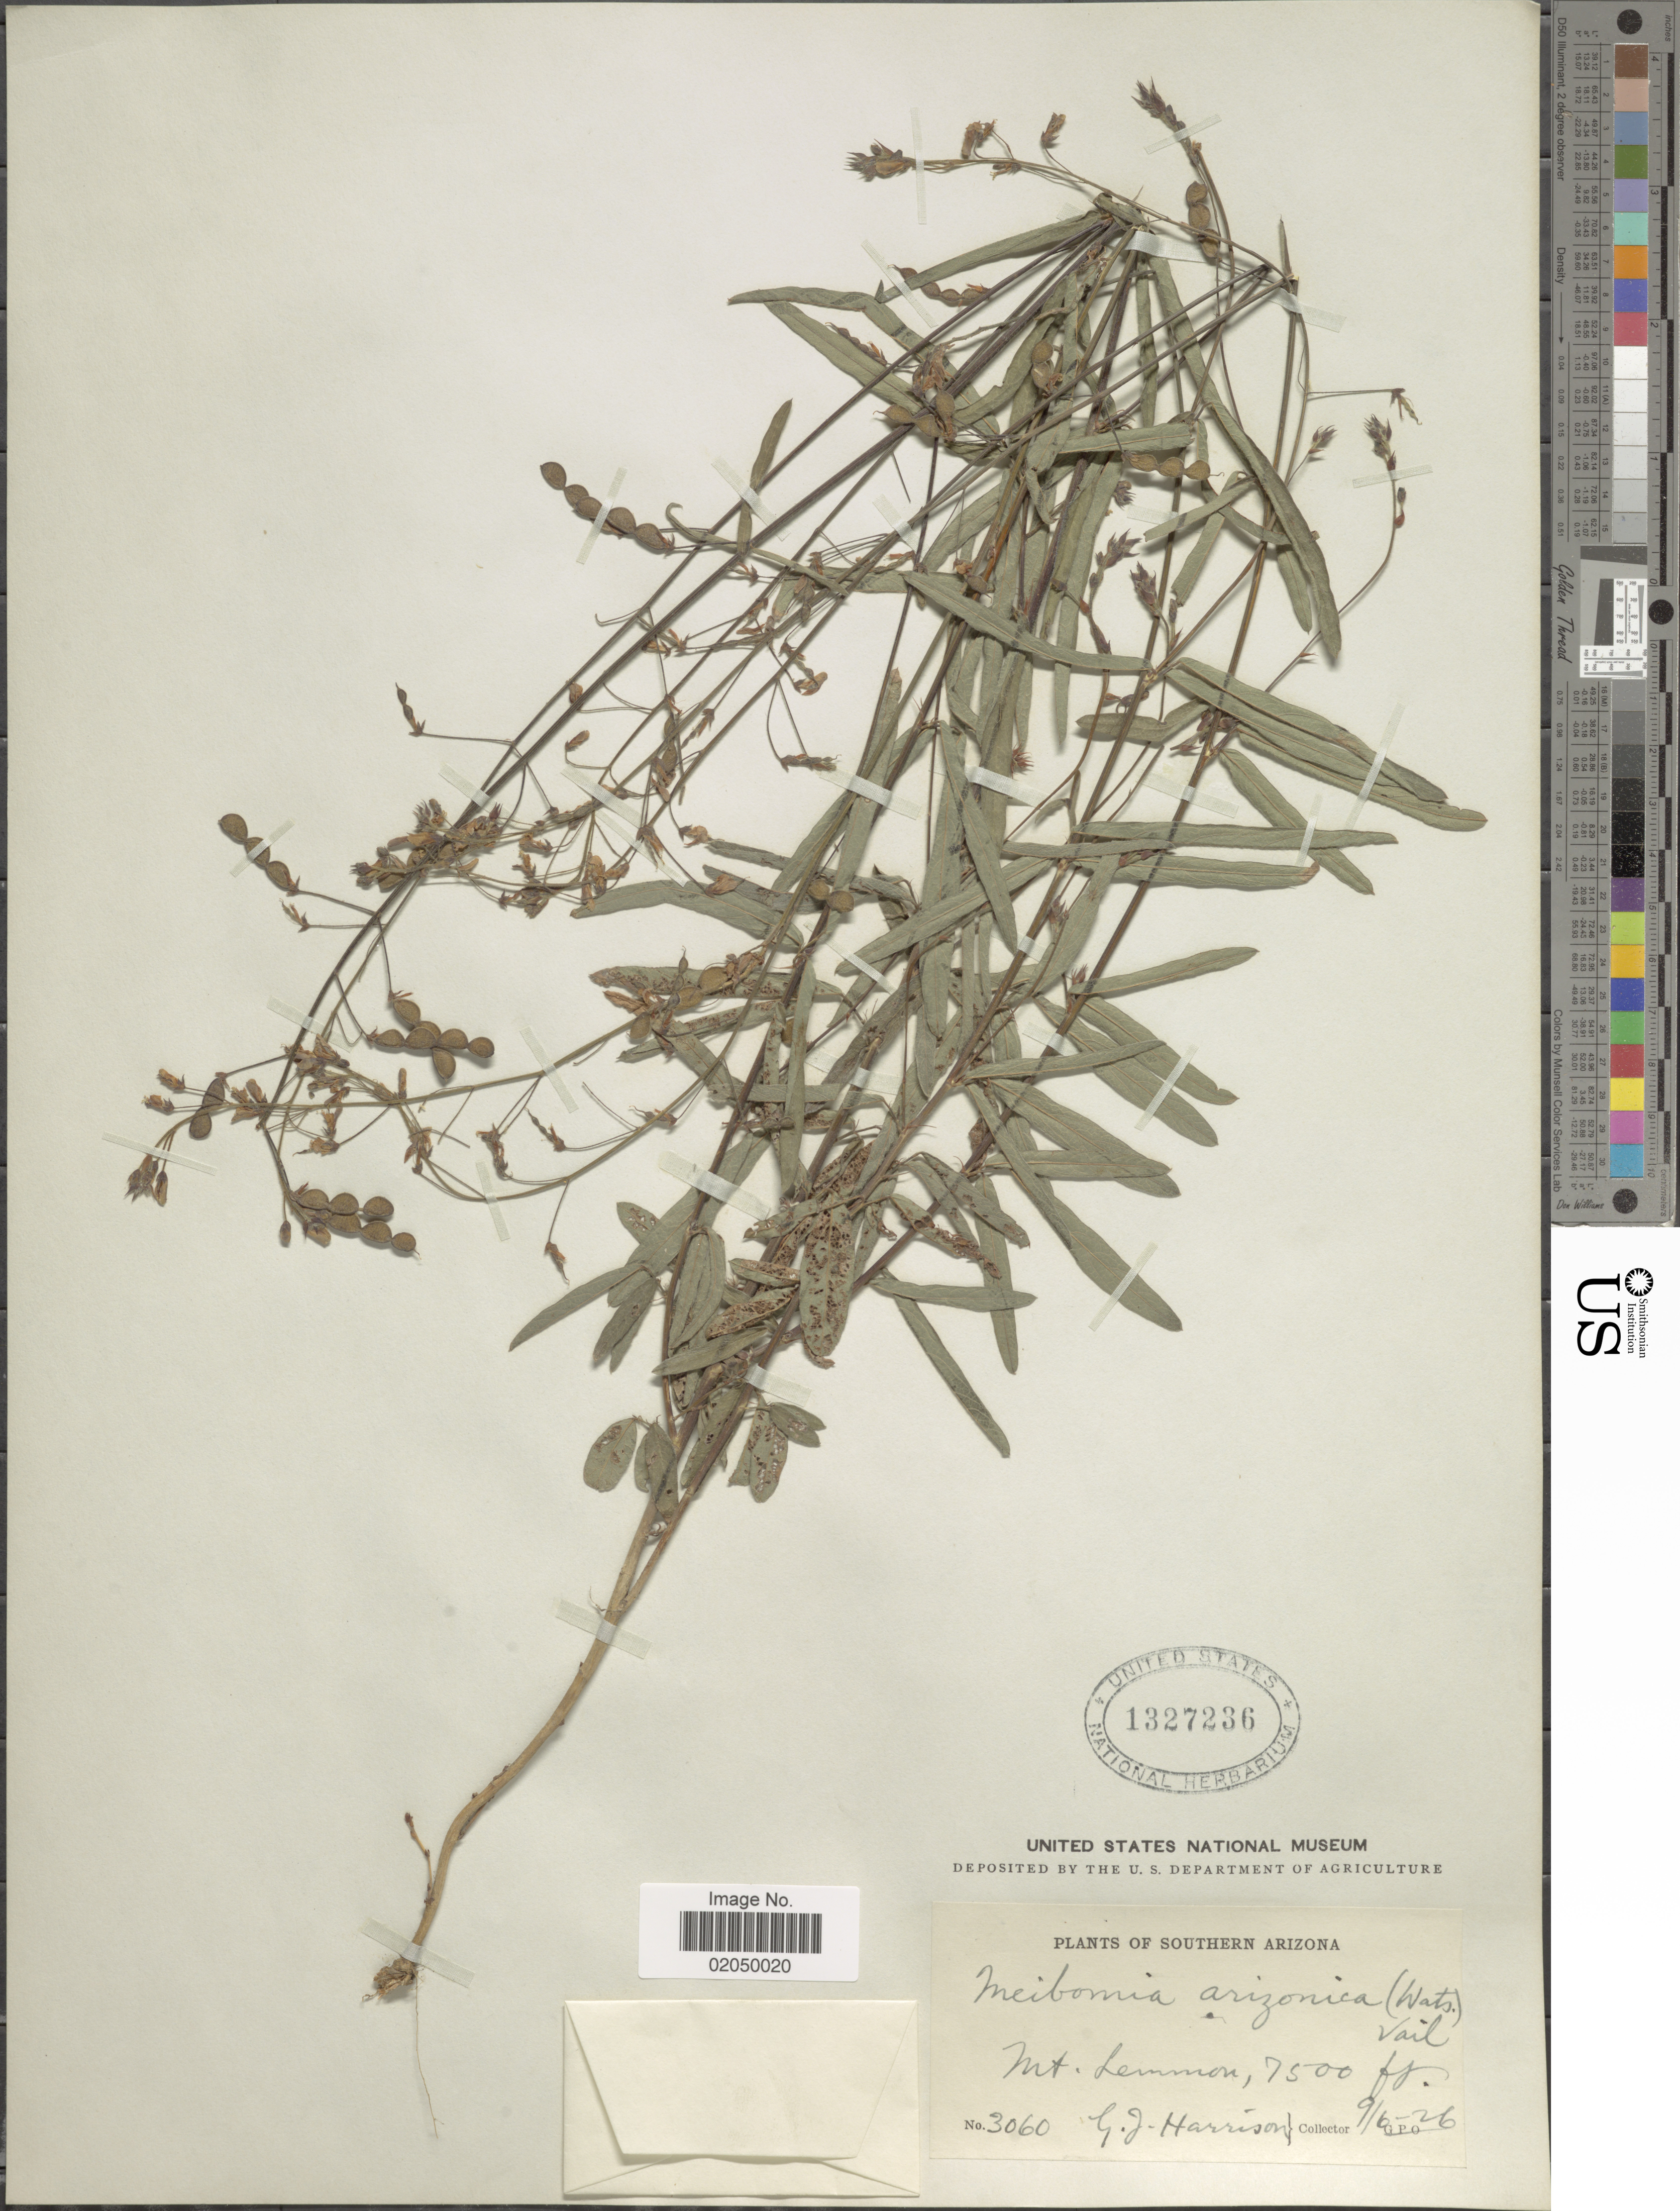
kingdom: Plantae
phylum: Tracheophyta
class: Magnoliopsida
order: Fabales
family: Fabaceae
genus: Desmodium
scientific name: Desmodium arizonicum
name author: S. Watson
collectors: G. J. Harrison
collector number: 3060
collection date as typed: Transcribed d/m/y: 6/9/26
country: United States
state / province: Arizona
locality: Southern Arizona. Mt. Lemmon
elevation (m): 2286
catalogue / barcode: US 1327236